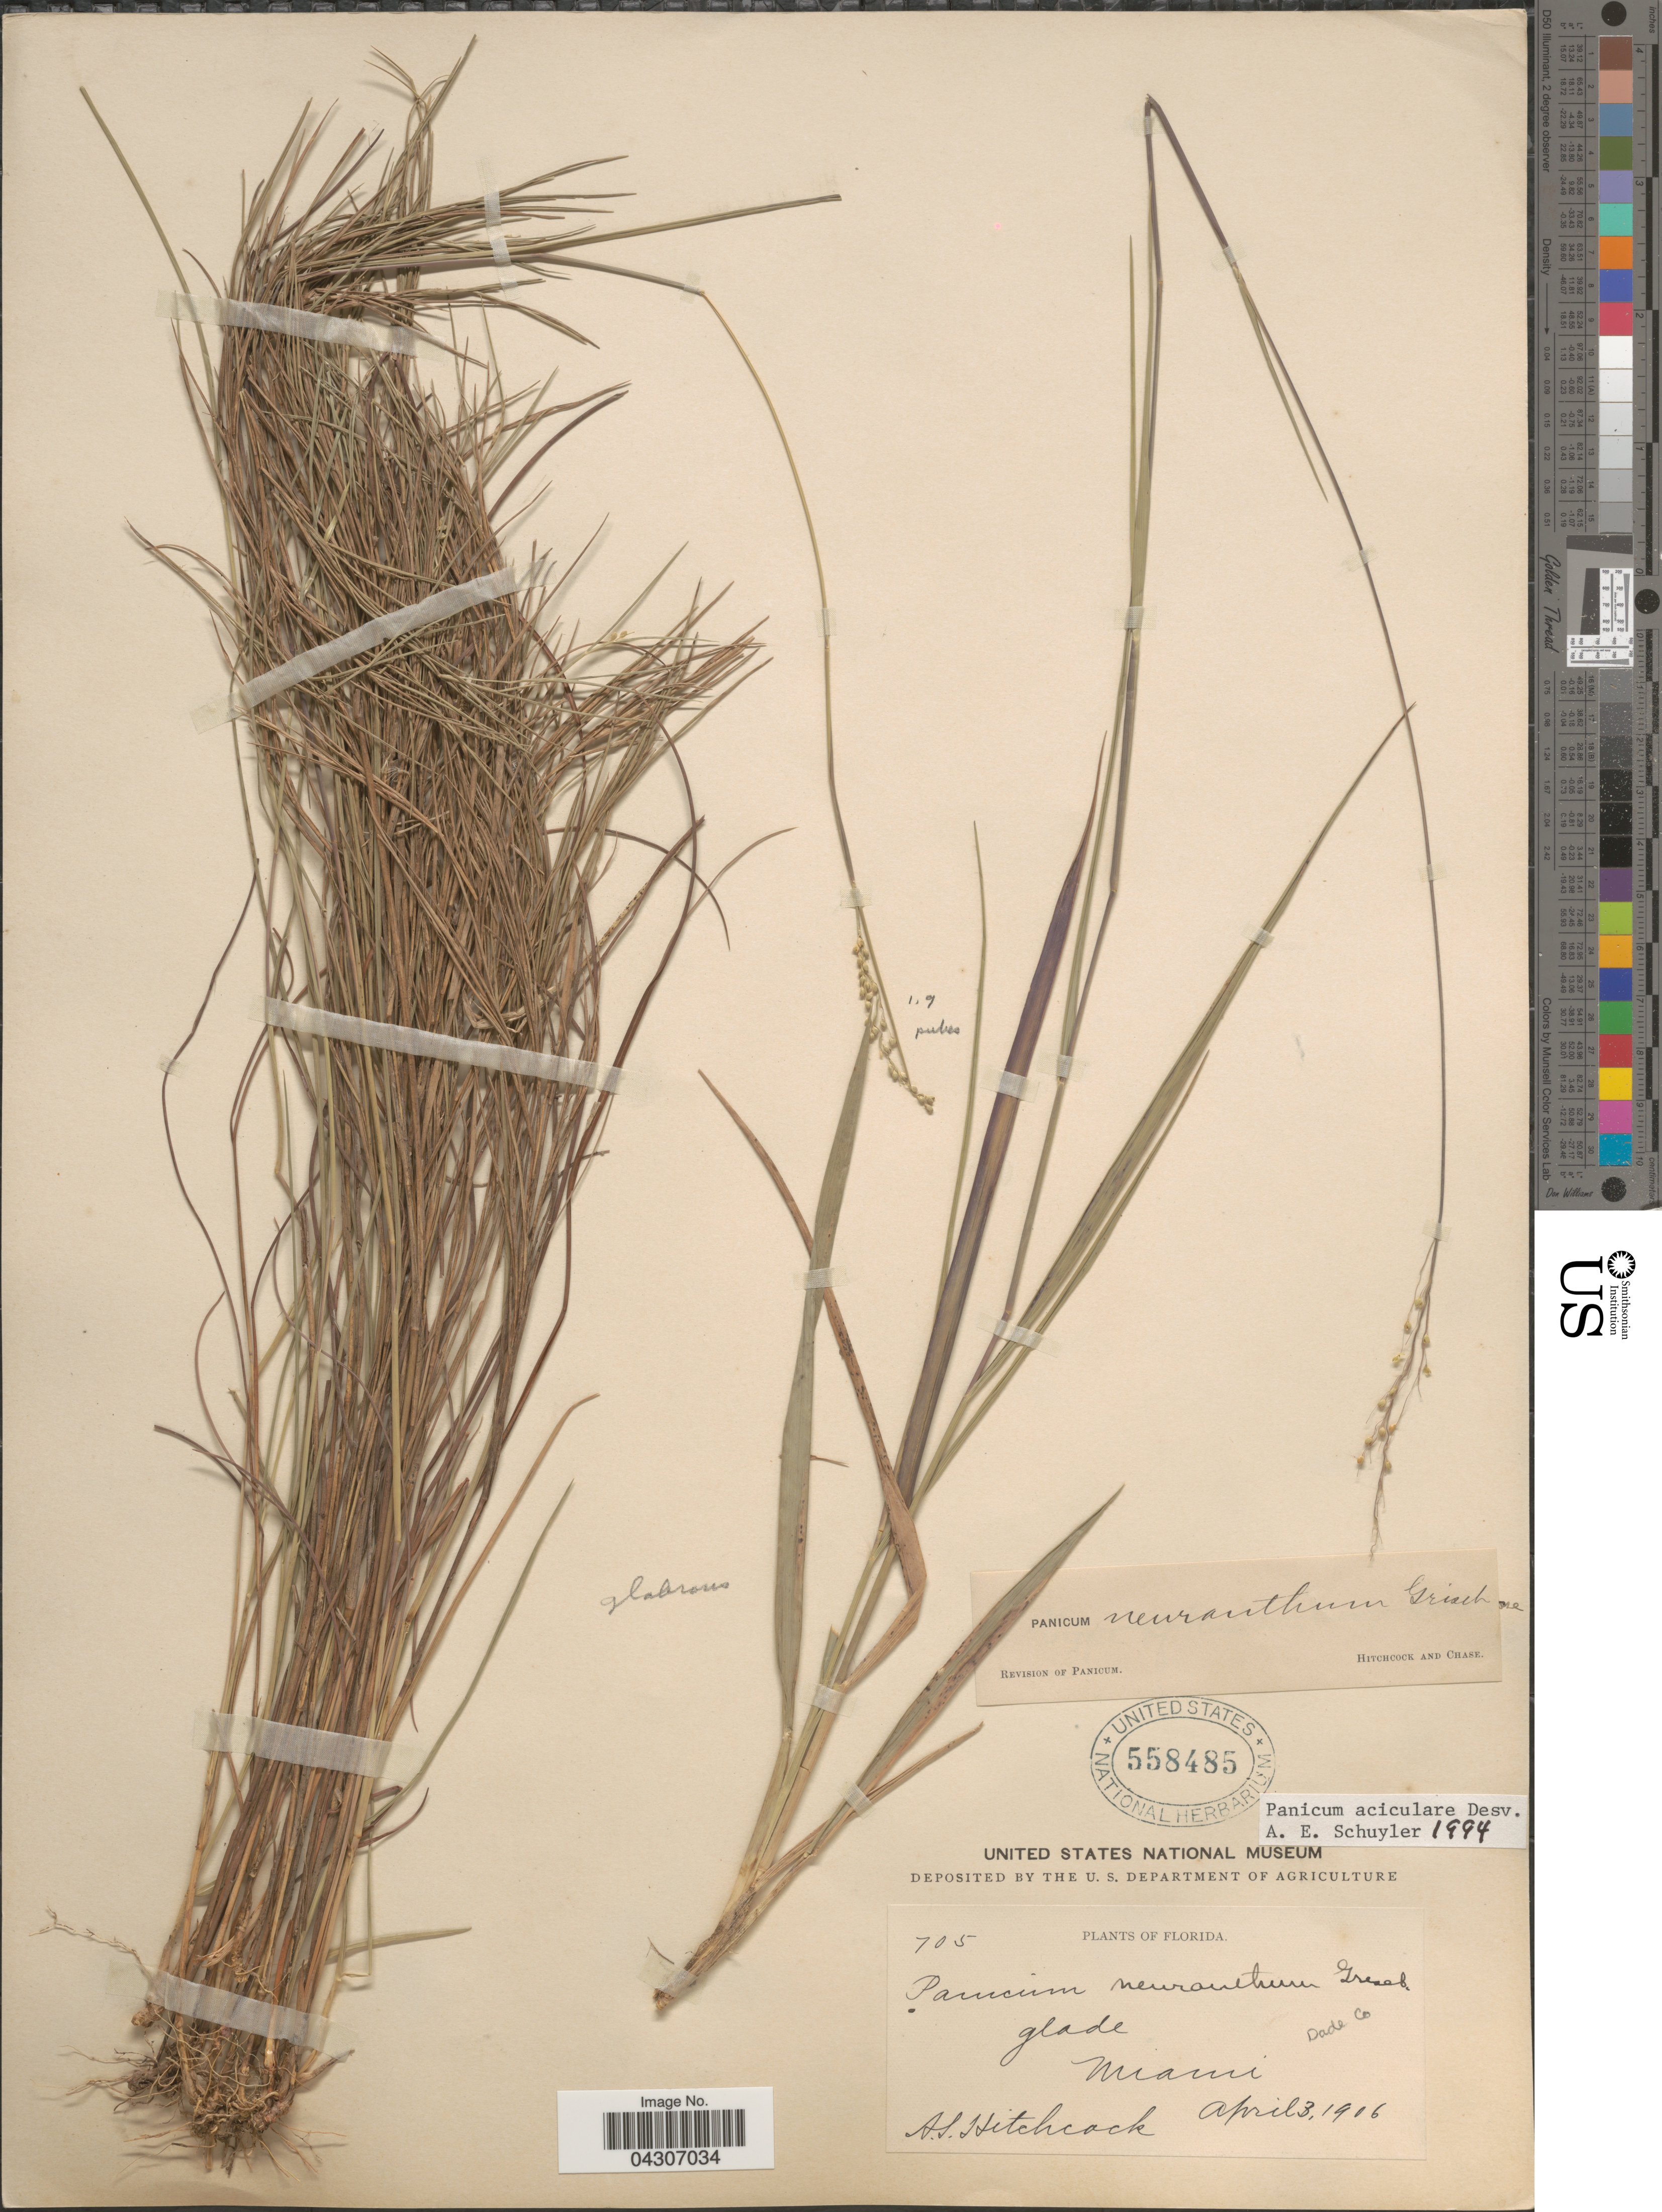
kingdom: Plantae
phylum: Tracheophyta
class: Liliopsida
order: Poales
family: Poaceae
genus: Dichanthelium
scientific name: Dichanthelium aciculare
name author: (Desv. ex Poir.) Gould & C.A. Clark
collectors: A. S. Hitchcock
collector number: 705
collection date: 1906-04-03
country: United States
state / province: Florida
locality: Glade. Miami. Dade Co.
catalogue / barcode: US 558485